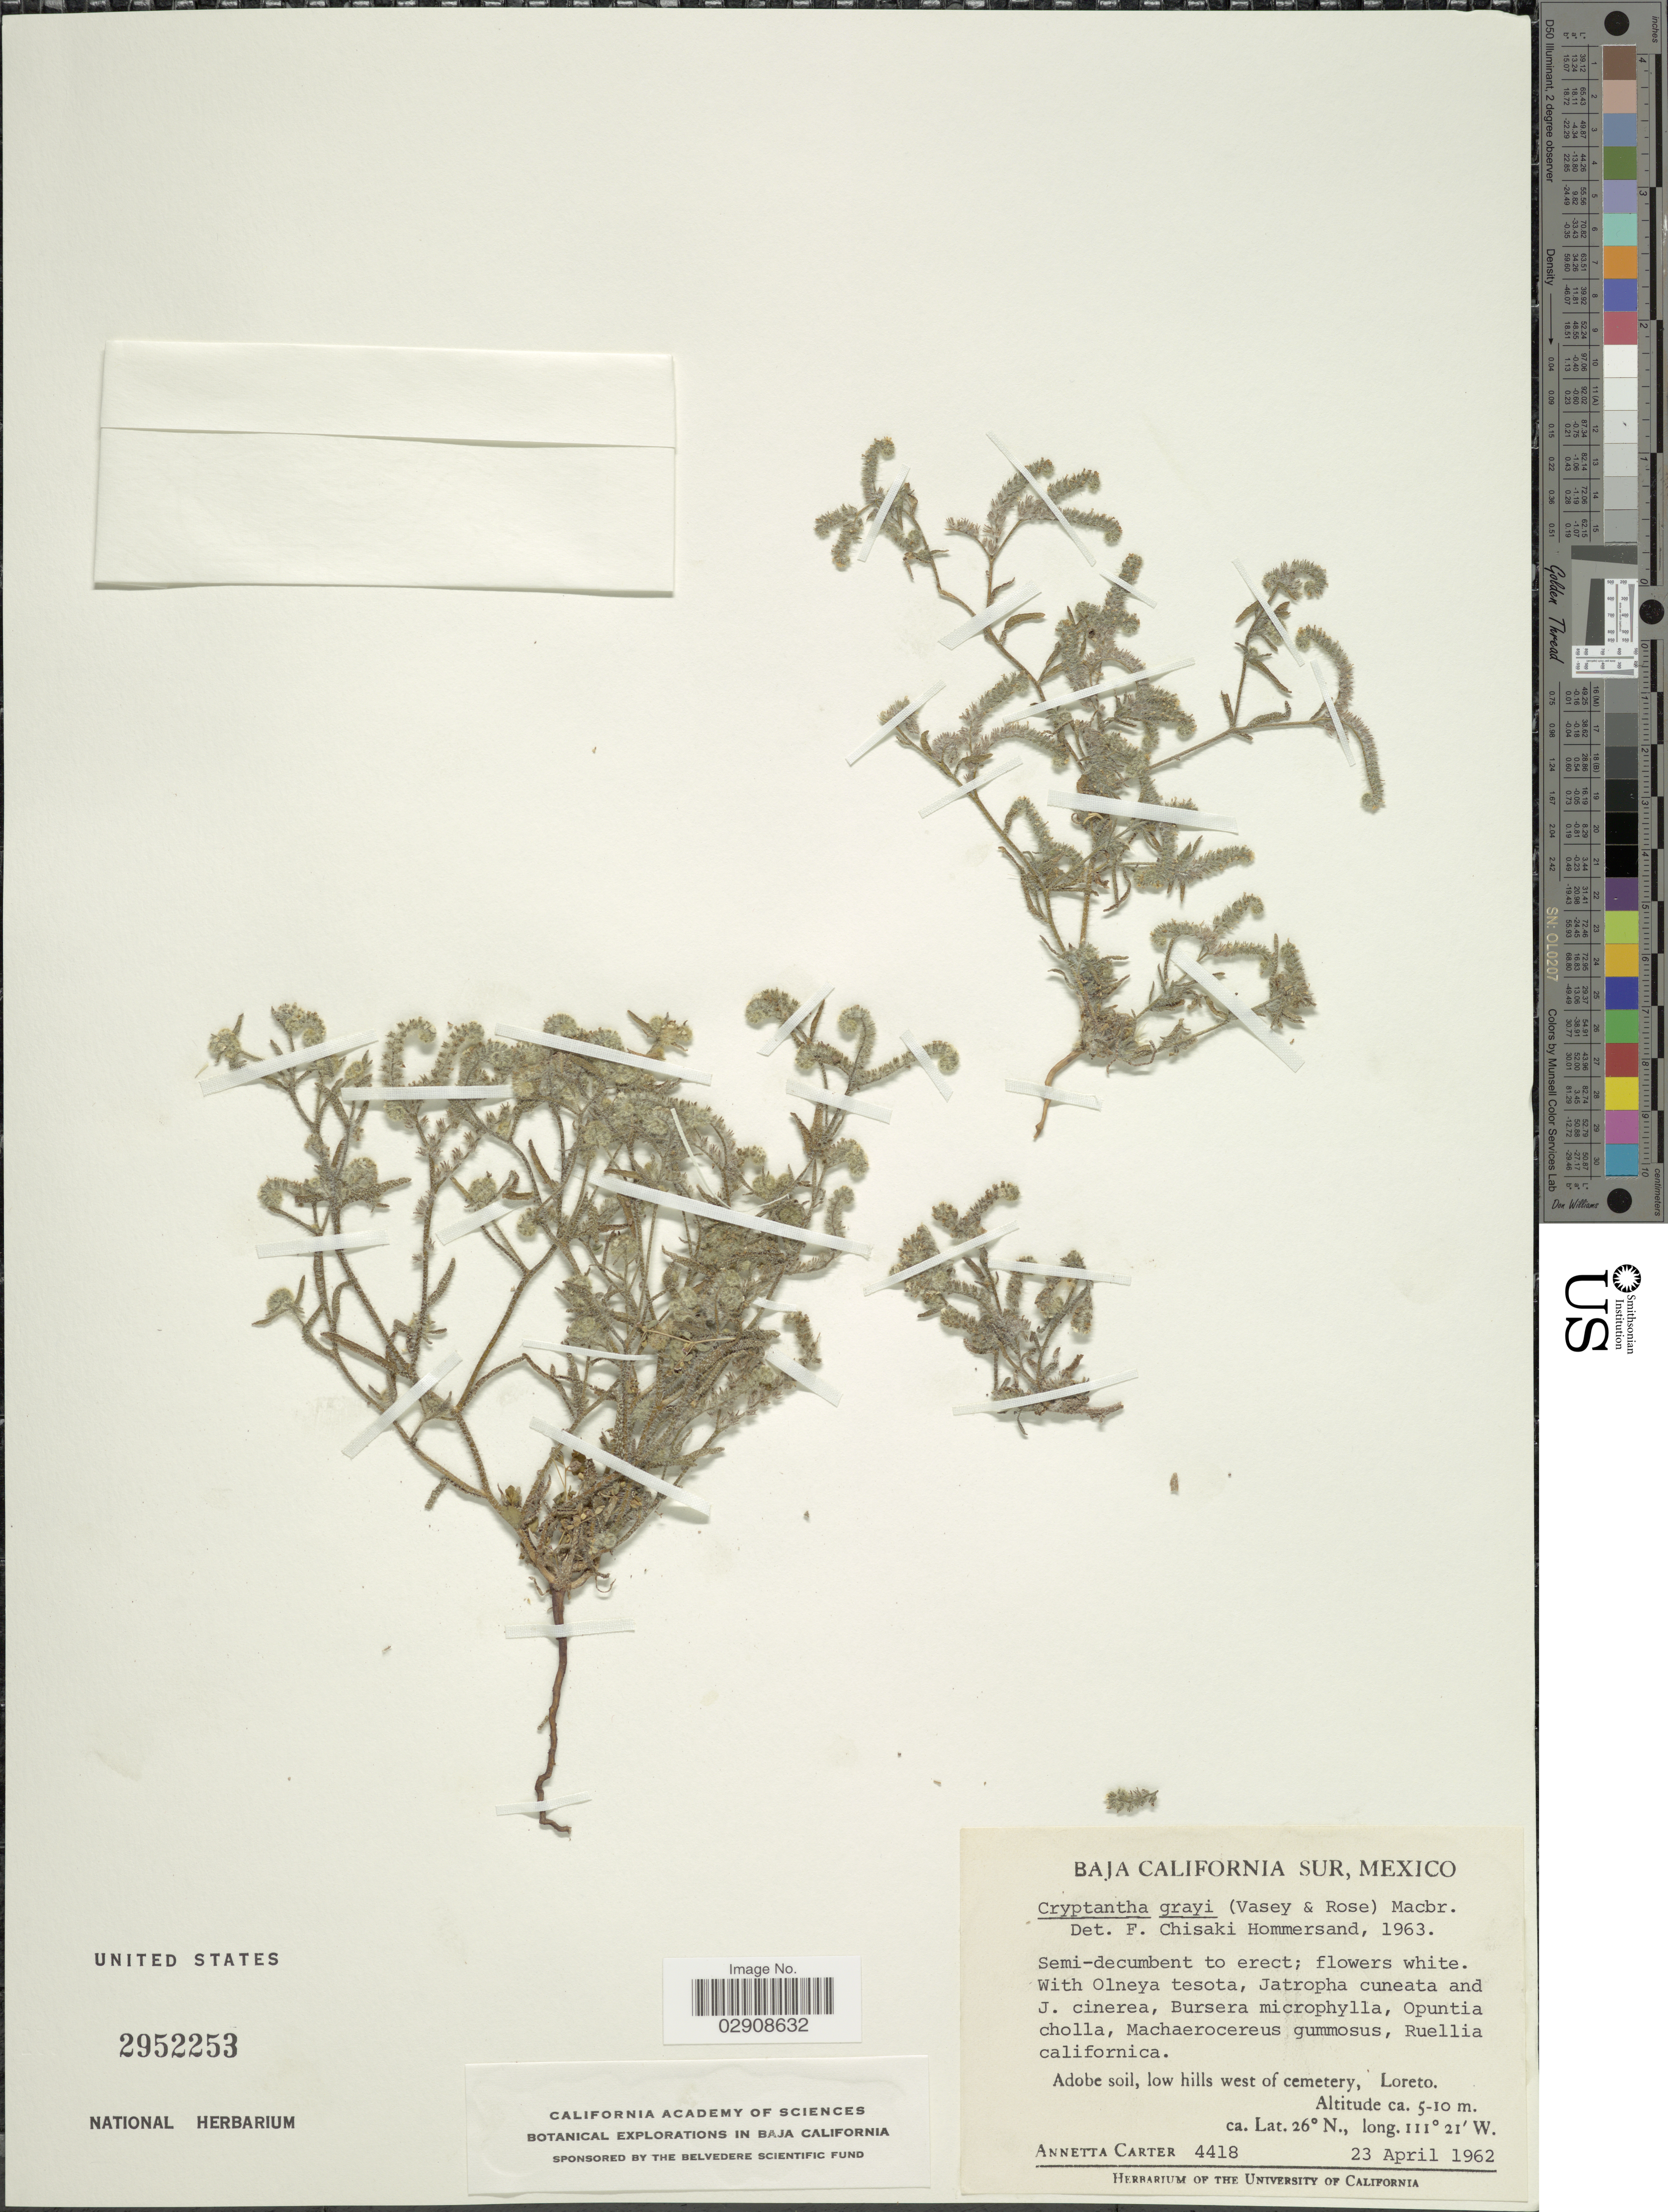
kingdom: Plantae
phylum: Tracheophyta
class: Magnoliopsida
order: Boraginales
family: Boraginaceae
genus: Cryptantha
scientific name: Cryptantha grayi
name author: (Vasey &) J.F. Macbr.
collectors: A. Carter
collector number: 4418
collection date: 1962-04-23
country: Mexico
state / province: Baja California Sur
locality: Adobe soil, low hills west of cemetery, Loreto.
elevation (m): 5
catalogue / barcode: US 2952253